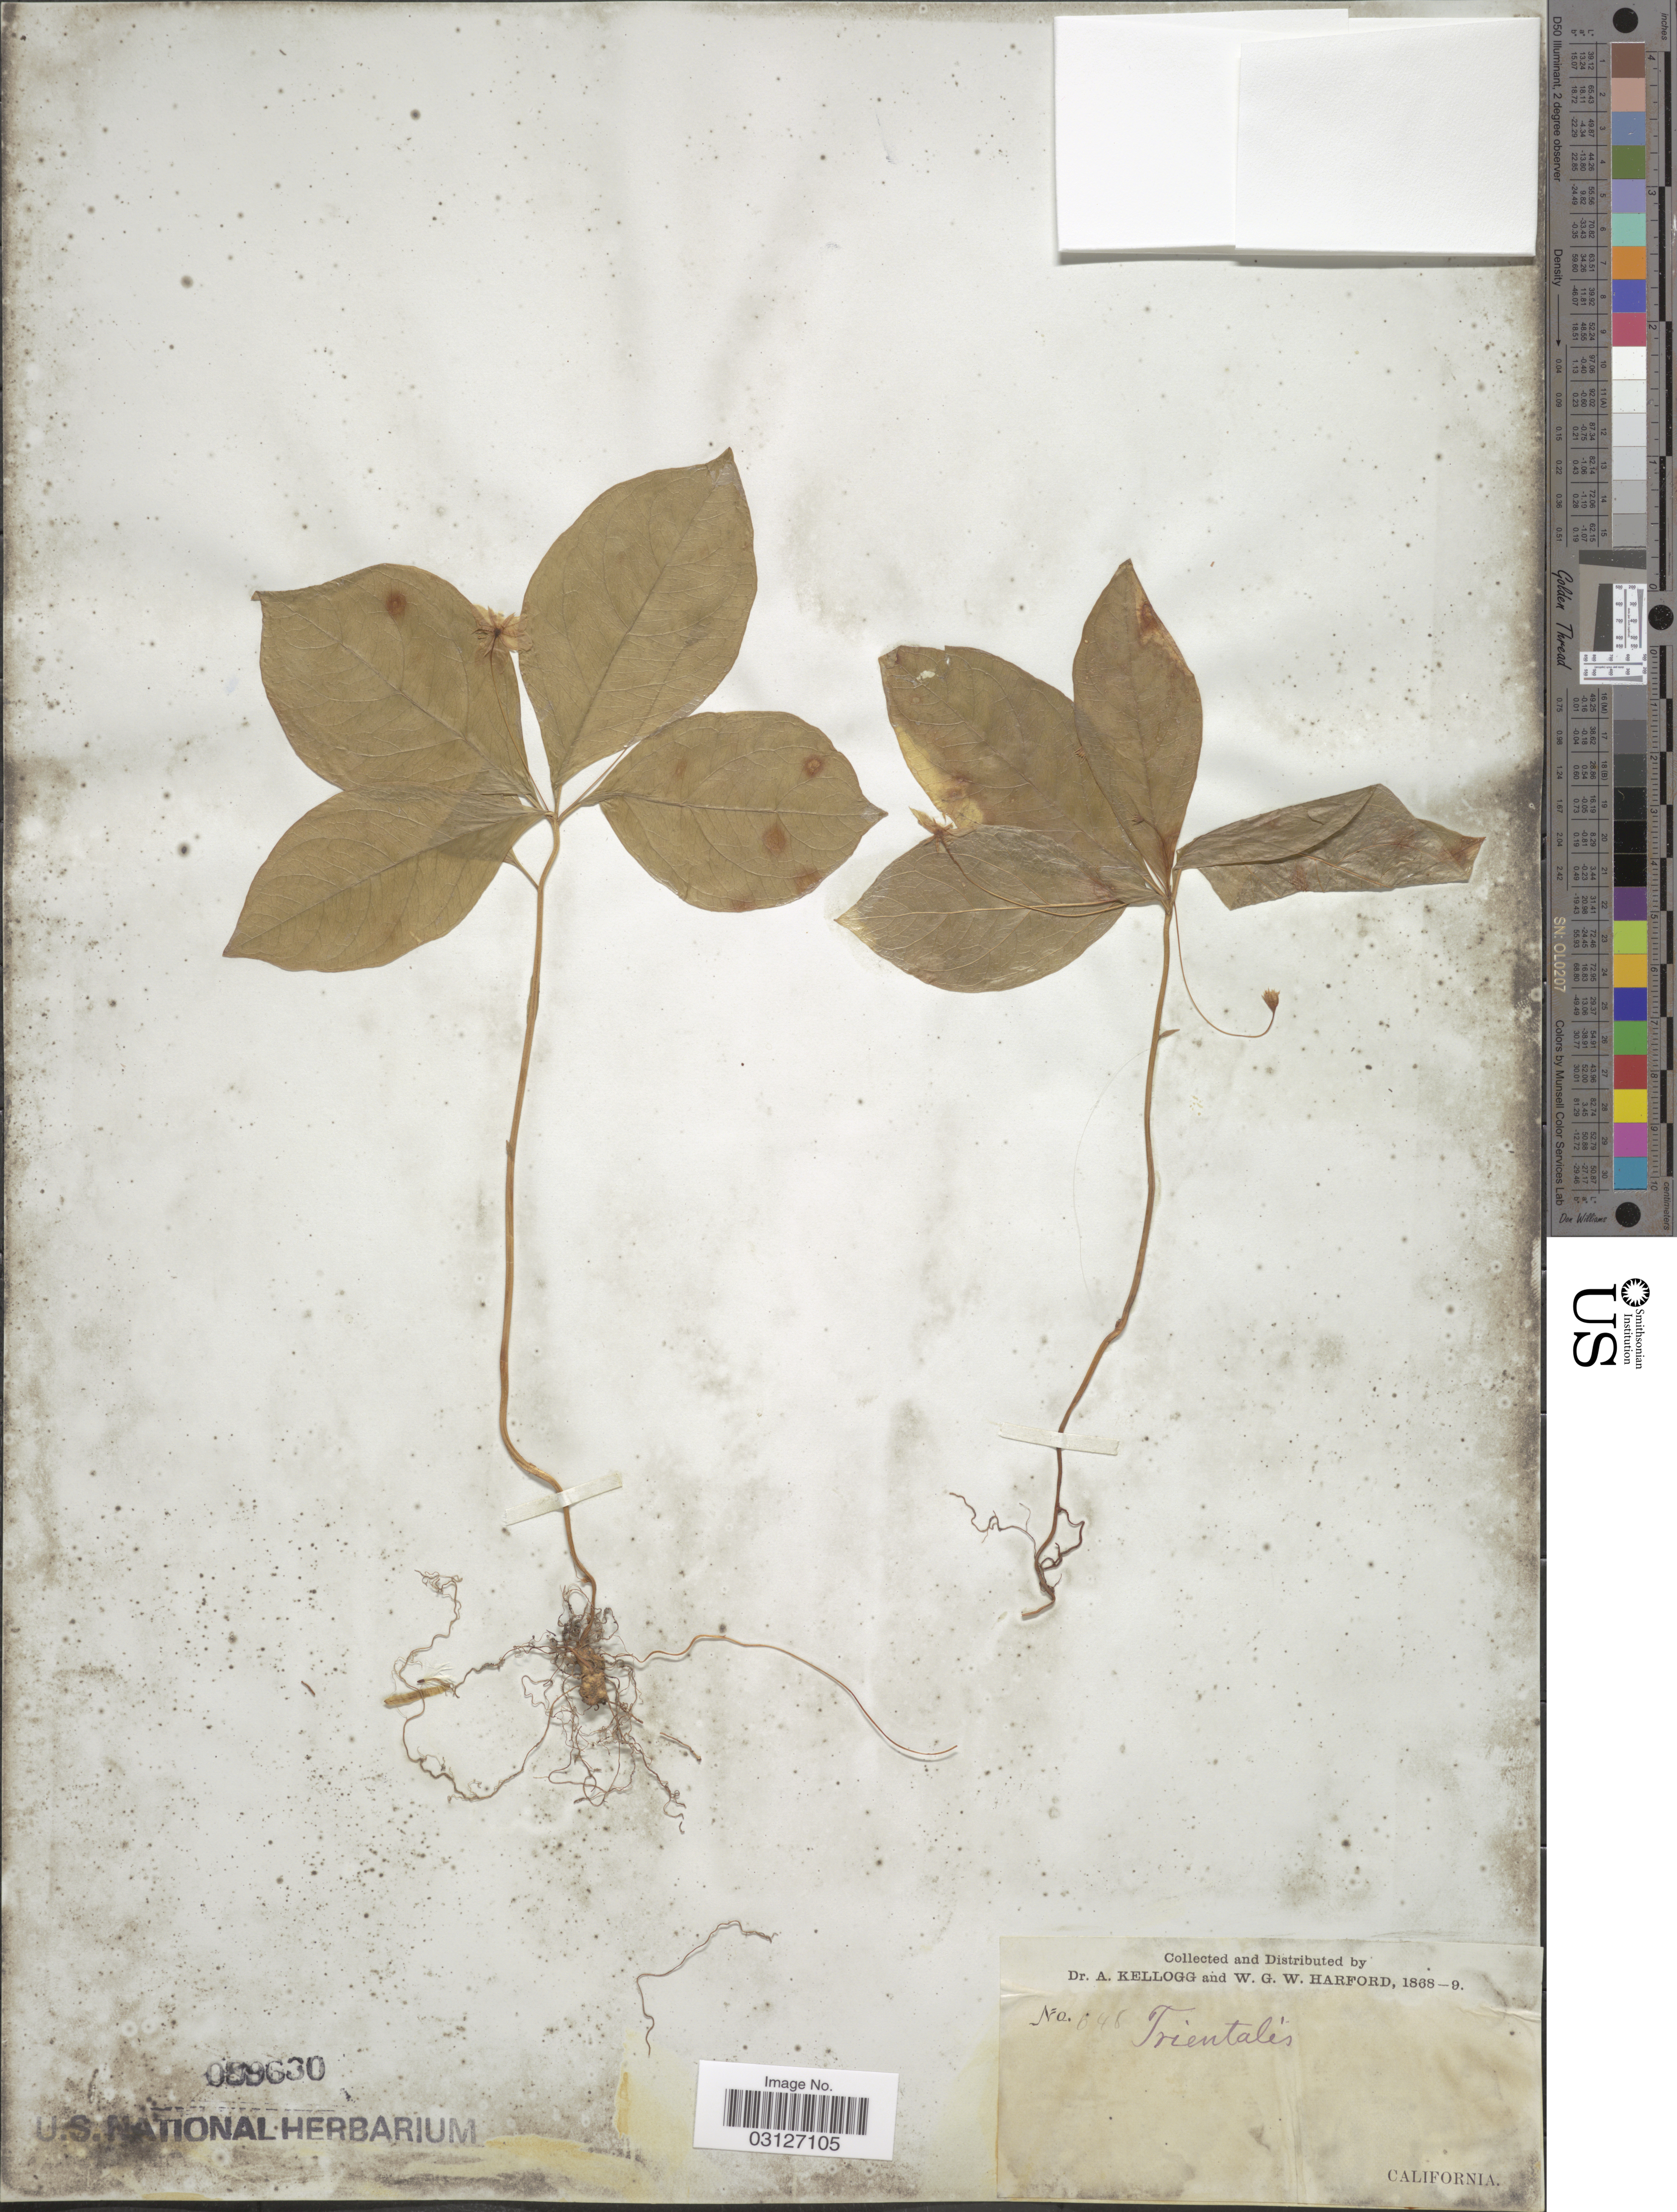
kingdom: Plantae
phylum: Tracheophyta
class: Magnoliopsida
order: Ericales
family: Primulaceae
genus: Trientalis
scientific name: Trientalis latifolia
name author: Hook.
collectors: A. Kellogg & W. G. W. Harford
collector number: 648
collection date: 1868/1869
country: United States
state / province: California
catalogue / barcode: US 89630